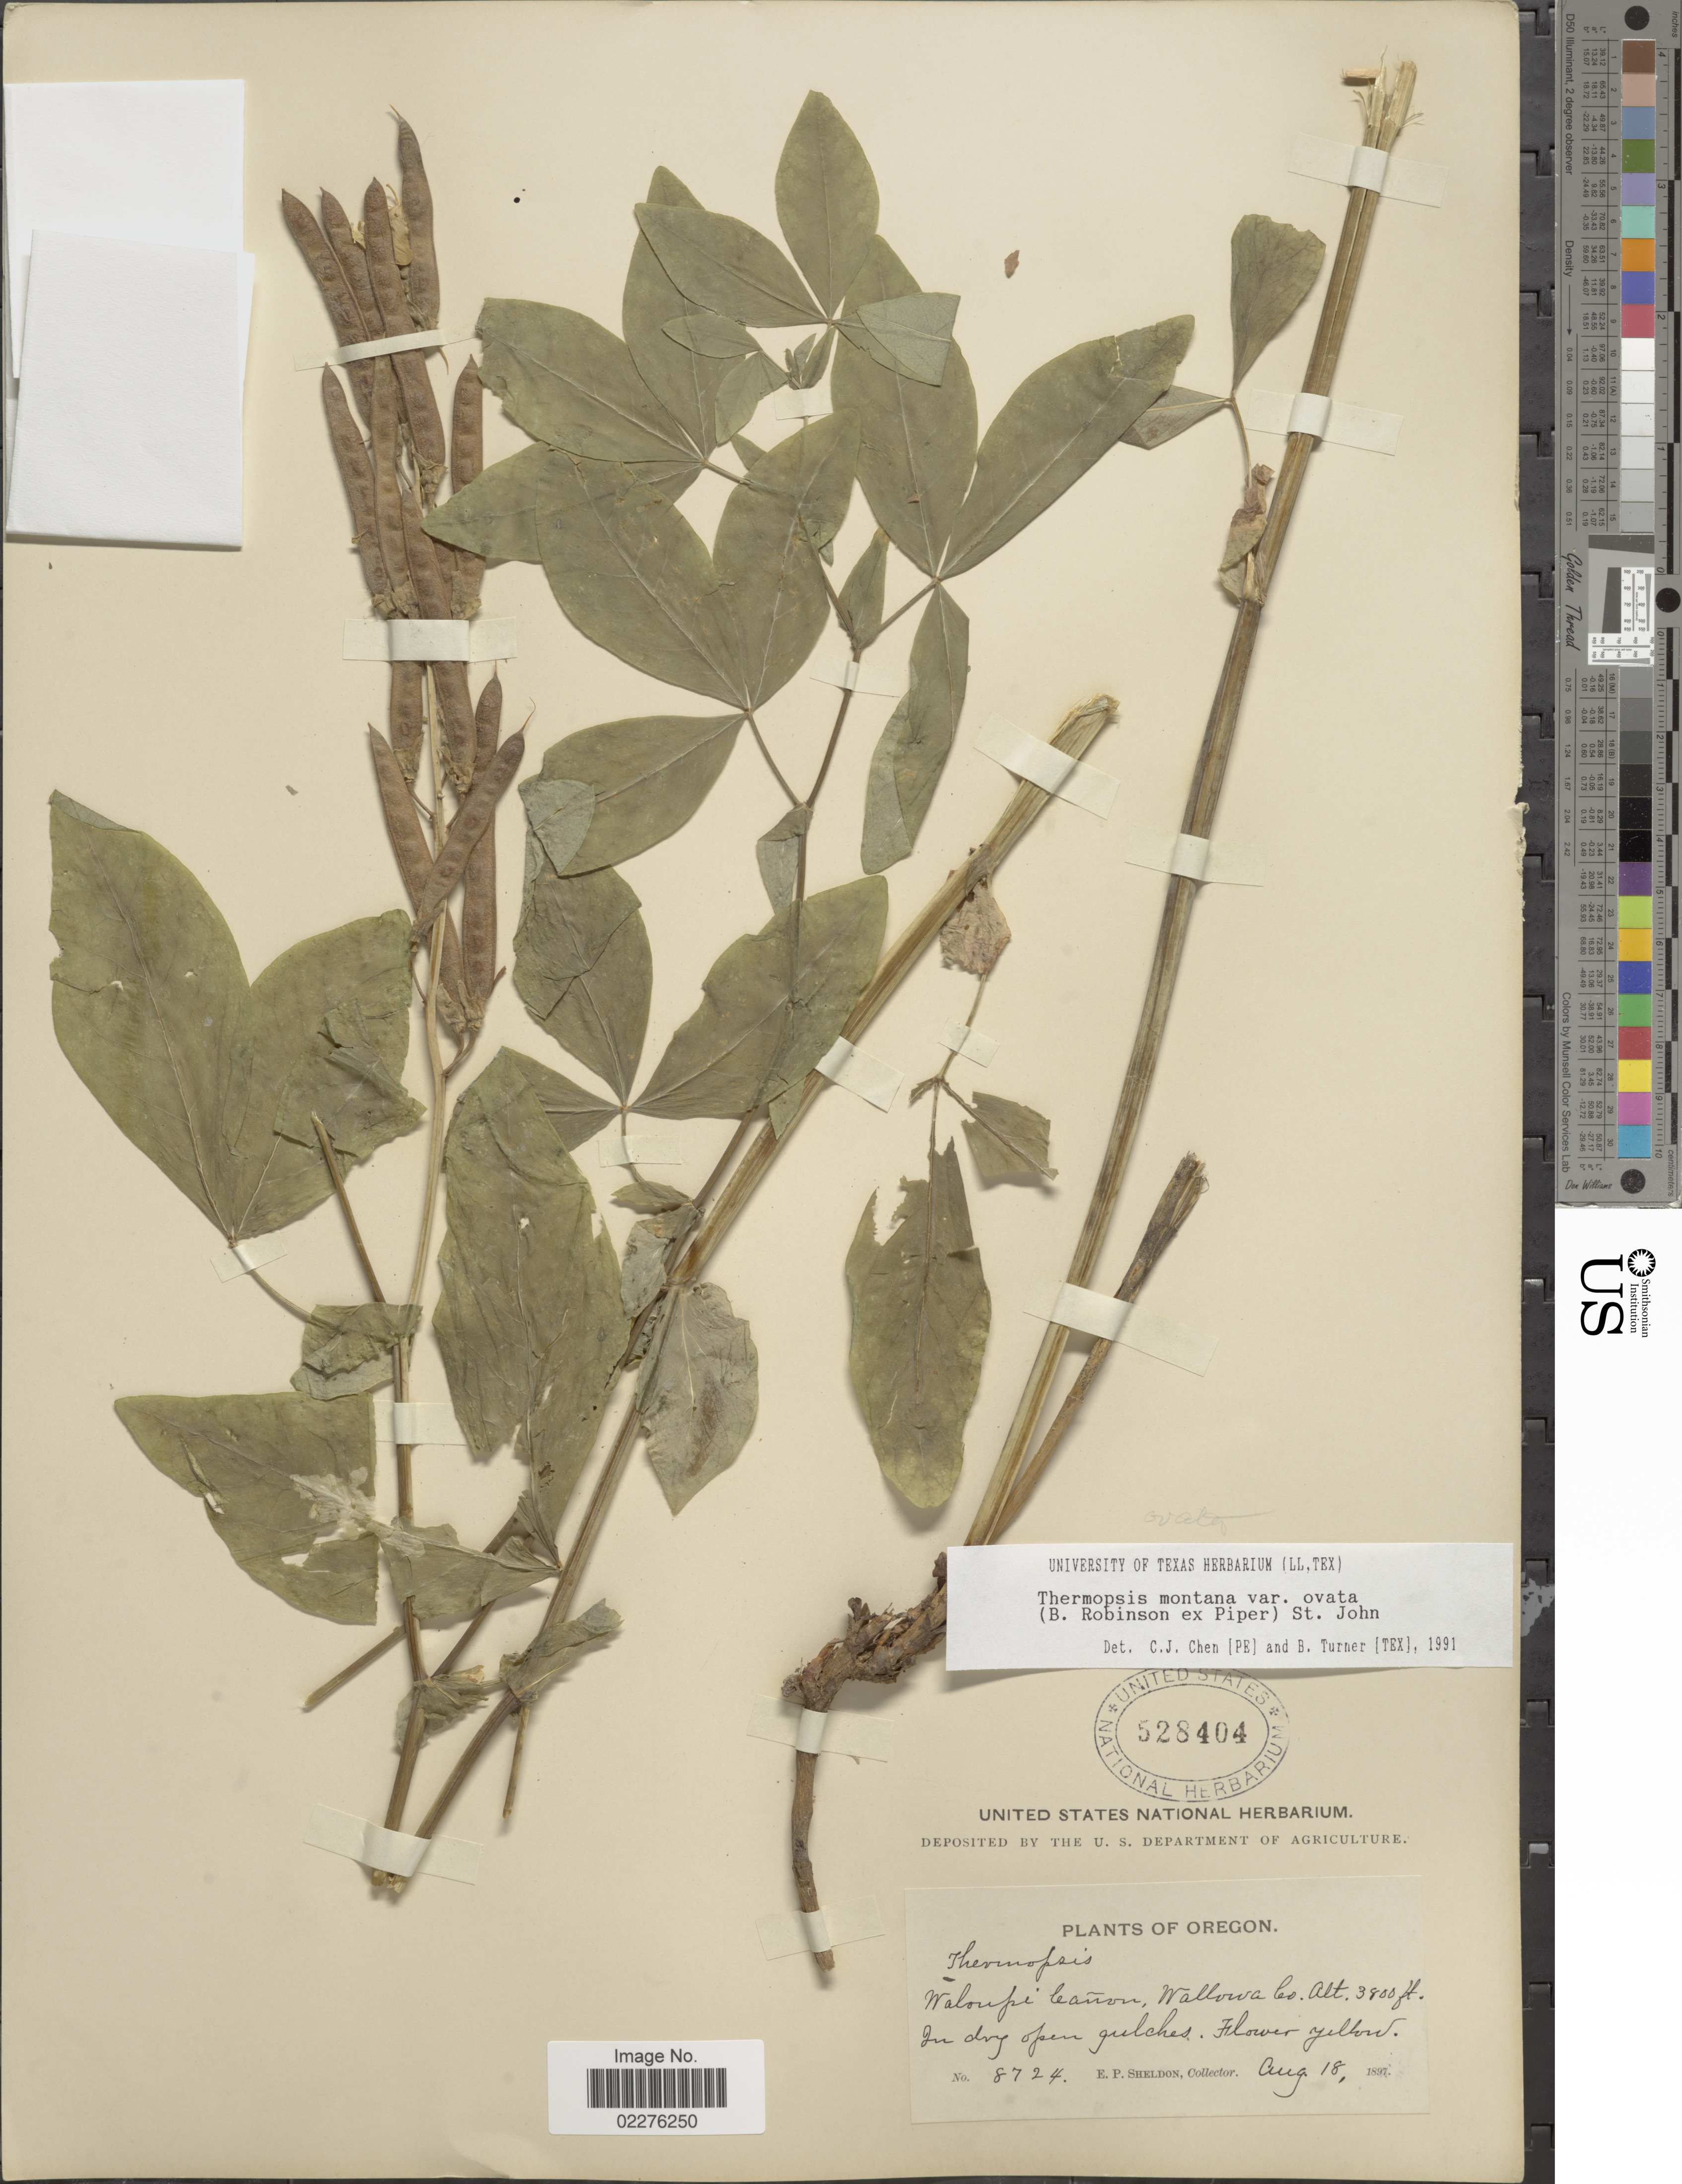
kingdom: Plantae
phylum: Tracheophyta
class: Magnoliopsida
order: Fabales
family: Fabaceae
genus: Thermopsis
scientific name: Thermopsis montana var. ovata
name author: (B.L. Rob. ex Piper) H. St. John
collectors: E. P. Sheldon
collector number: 8724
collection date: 1897-08-18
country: United States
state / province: Oregon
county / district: Wallowa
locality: Waloupi Cañon, Wallowa Co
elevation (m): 1158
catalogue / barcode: US 528404